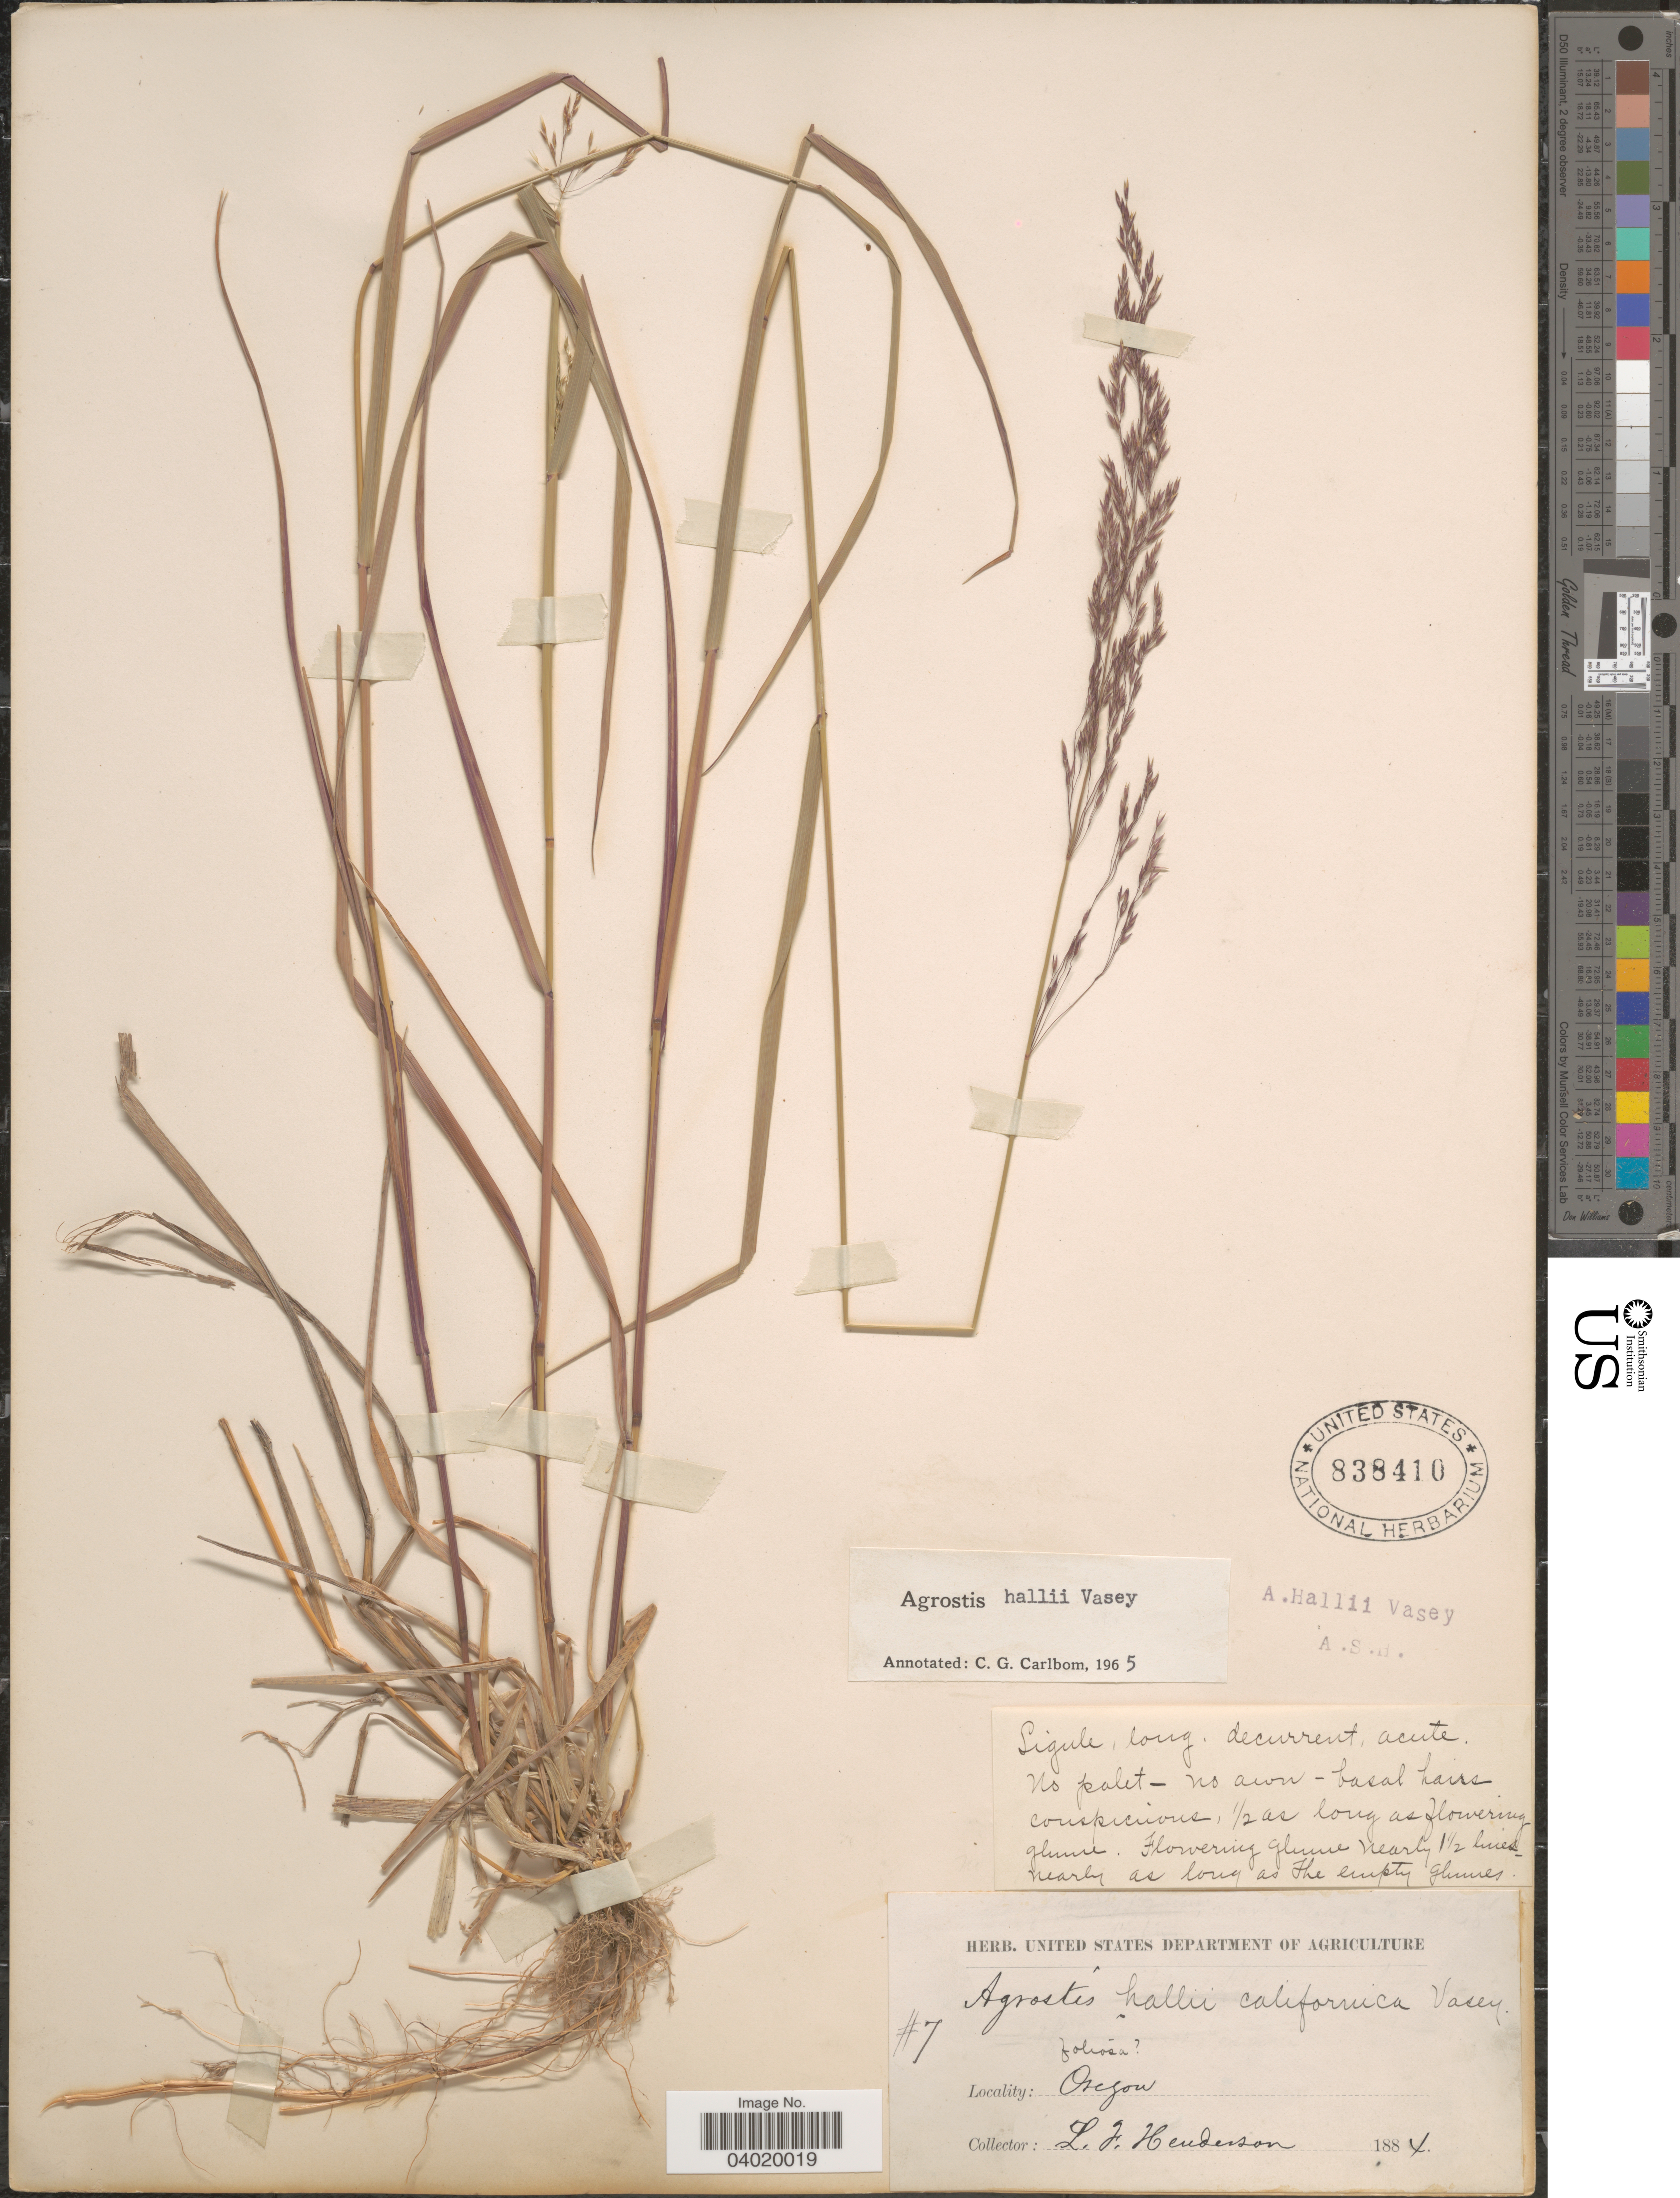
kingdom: Plantae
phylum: Tracheophyta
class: Liliopsida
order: Poales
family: Poaceae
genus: Agrostis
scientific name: Agrostis hallii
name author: Vasey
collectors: L. Henderson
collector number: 7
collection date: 1884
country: United States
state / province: Oregon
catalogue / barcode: US 838410